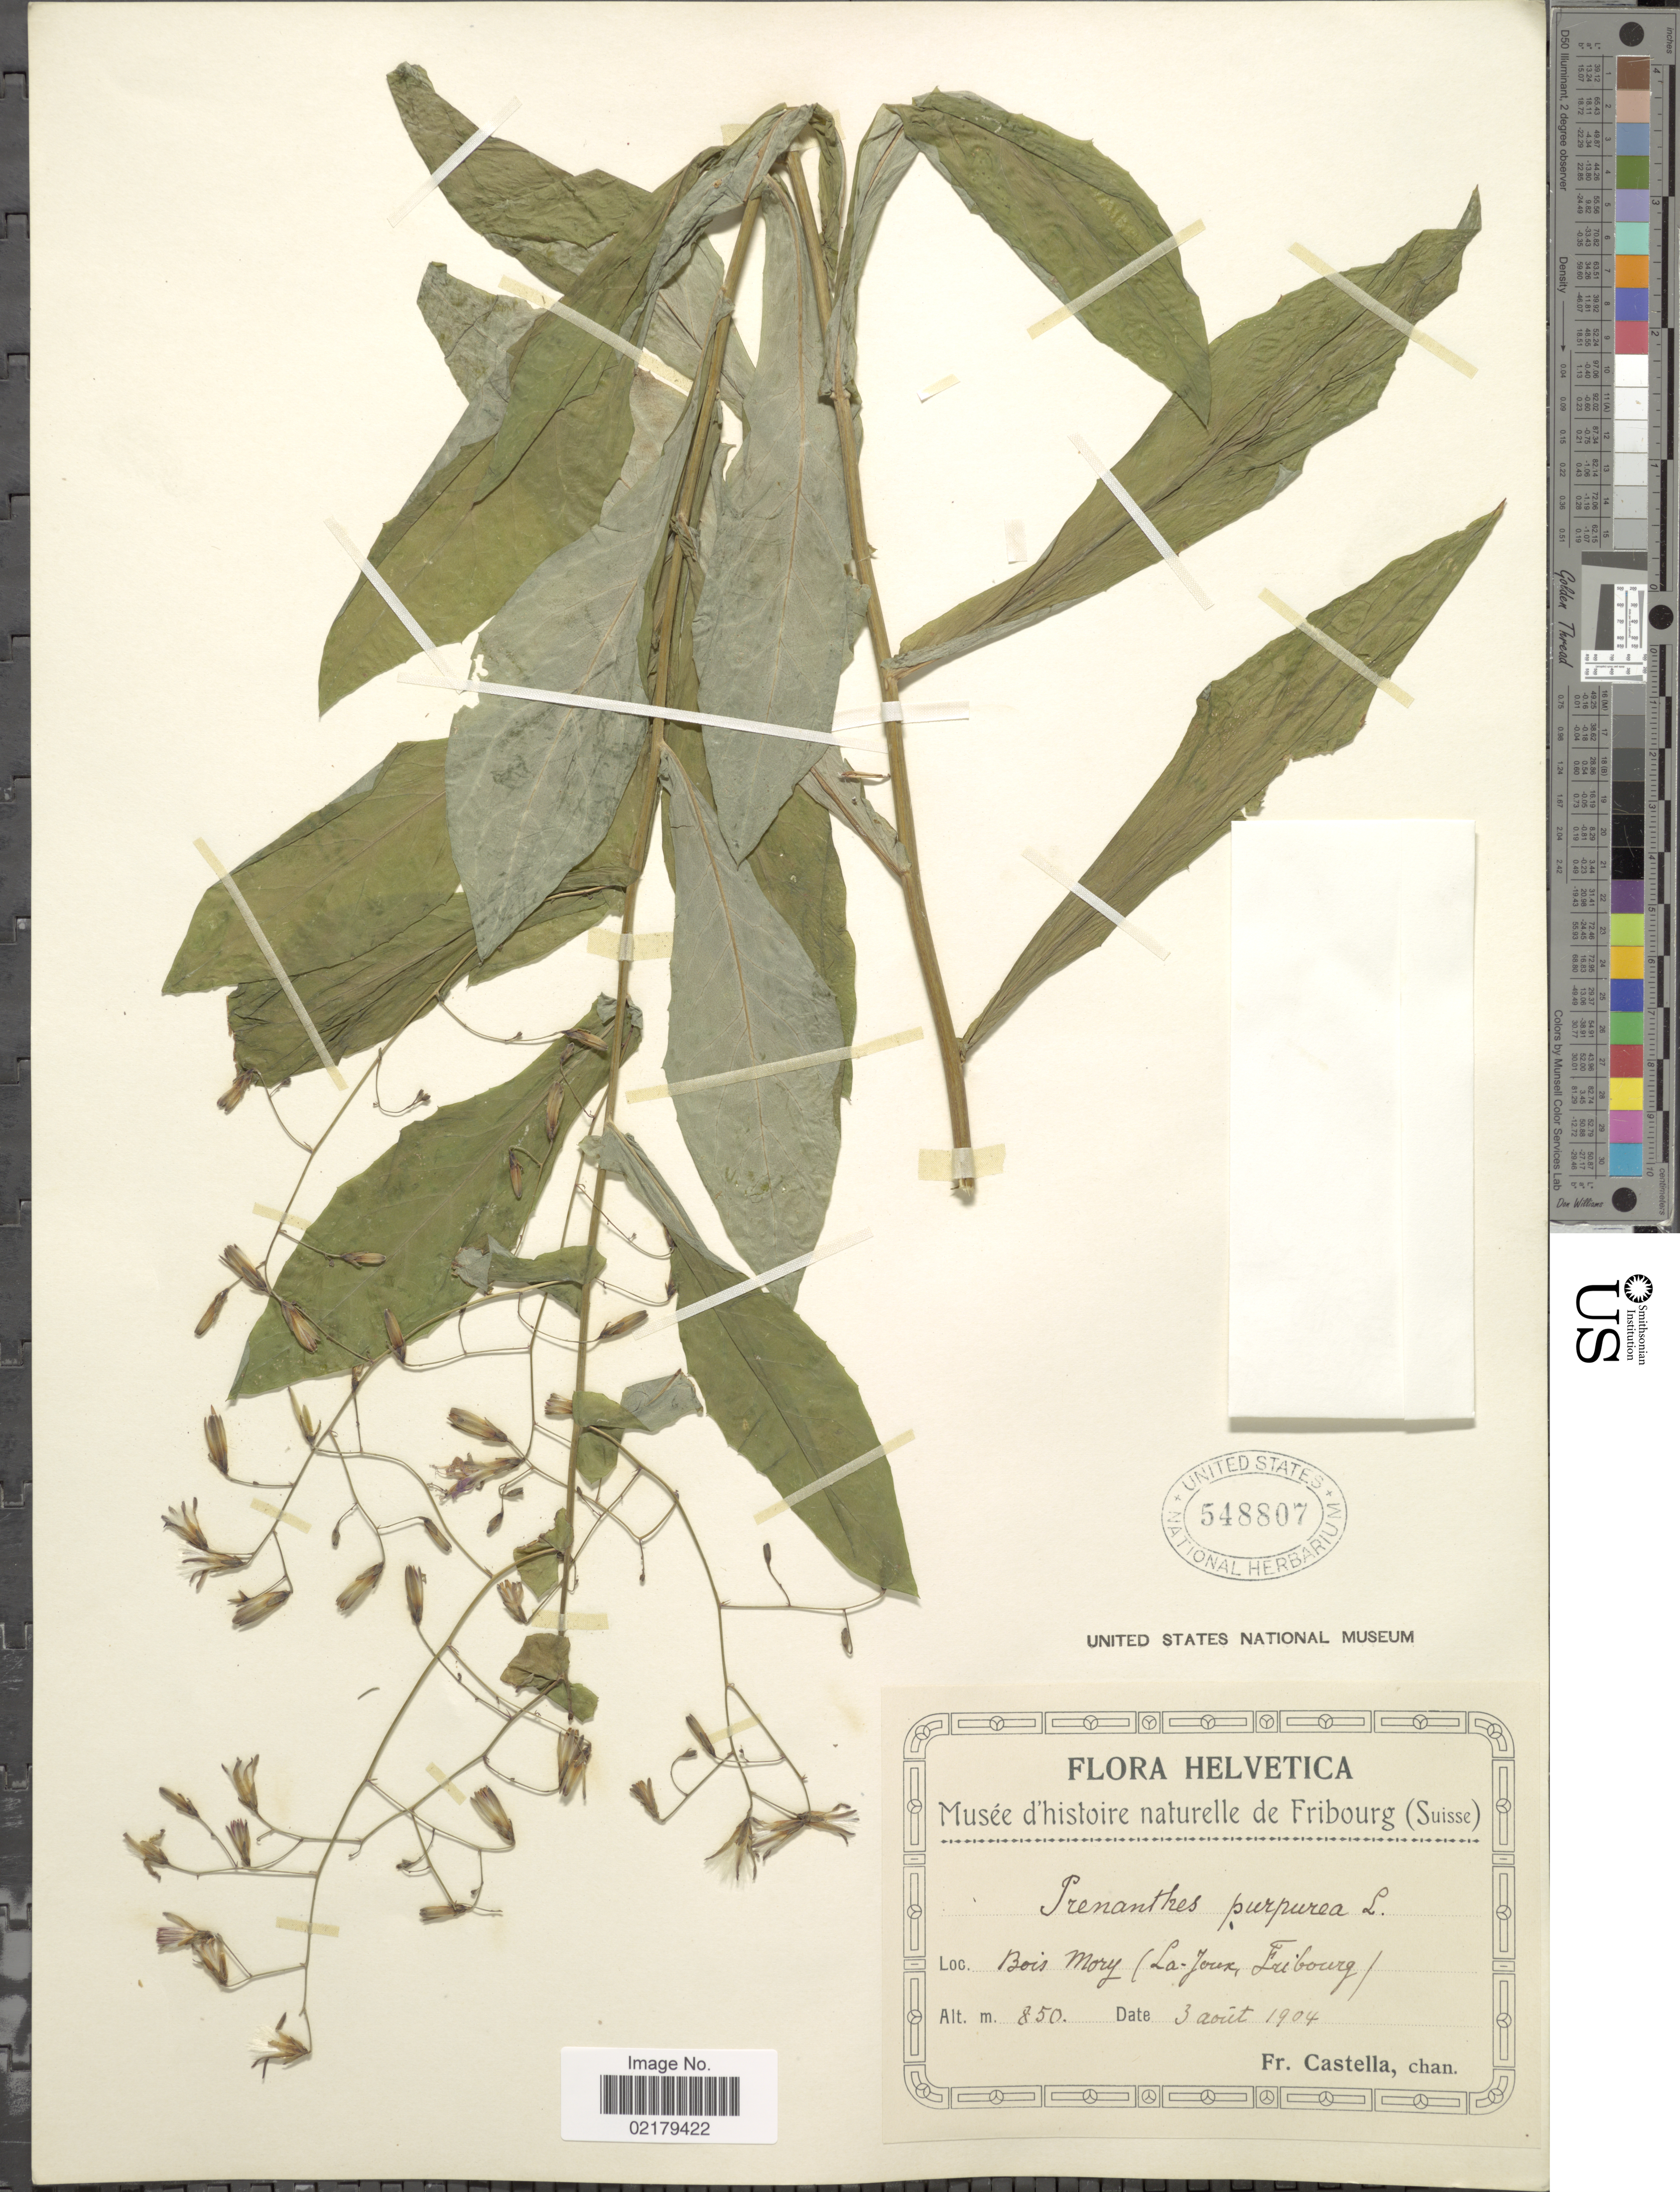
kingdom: Plantae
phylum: Tracheophyta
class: Magnoliopsida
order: Asterales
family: Asteraceae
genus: Prenanthes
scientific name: Prenanthes purpurea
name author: L.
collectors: Fr. Castella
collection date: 1904-08-03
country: Switzerland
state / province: Fribourg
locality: Helvetica, Bois Mory (La-Joux) .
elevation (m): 850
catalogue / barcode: US 548807